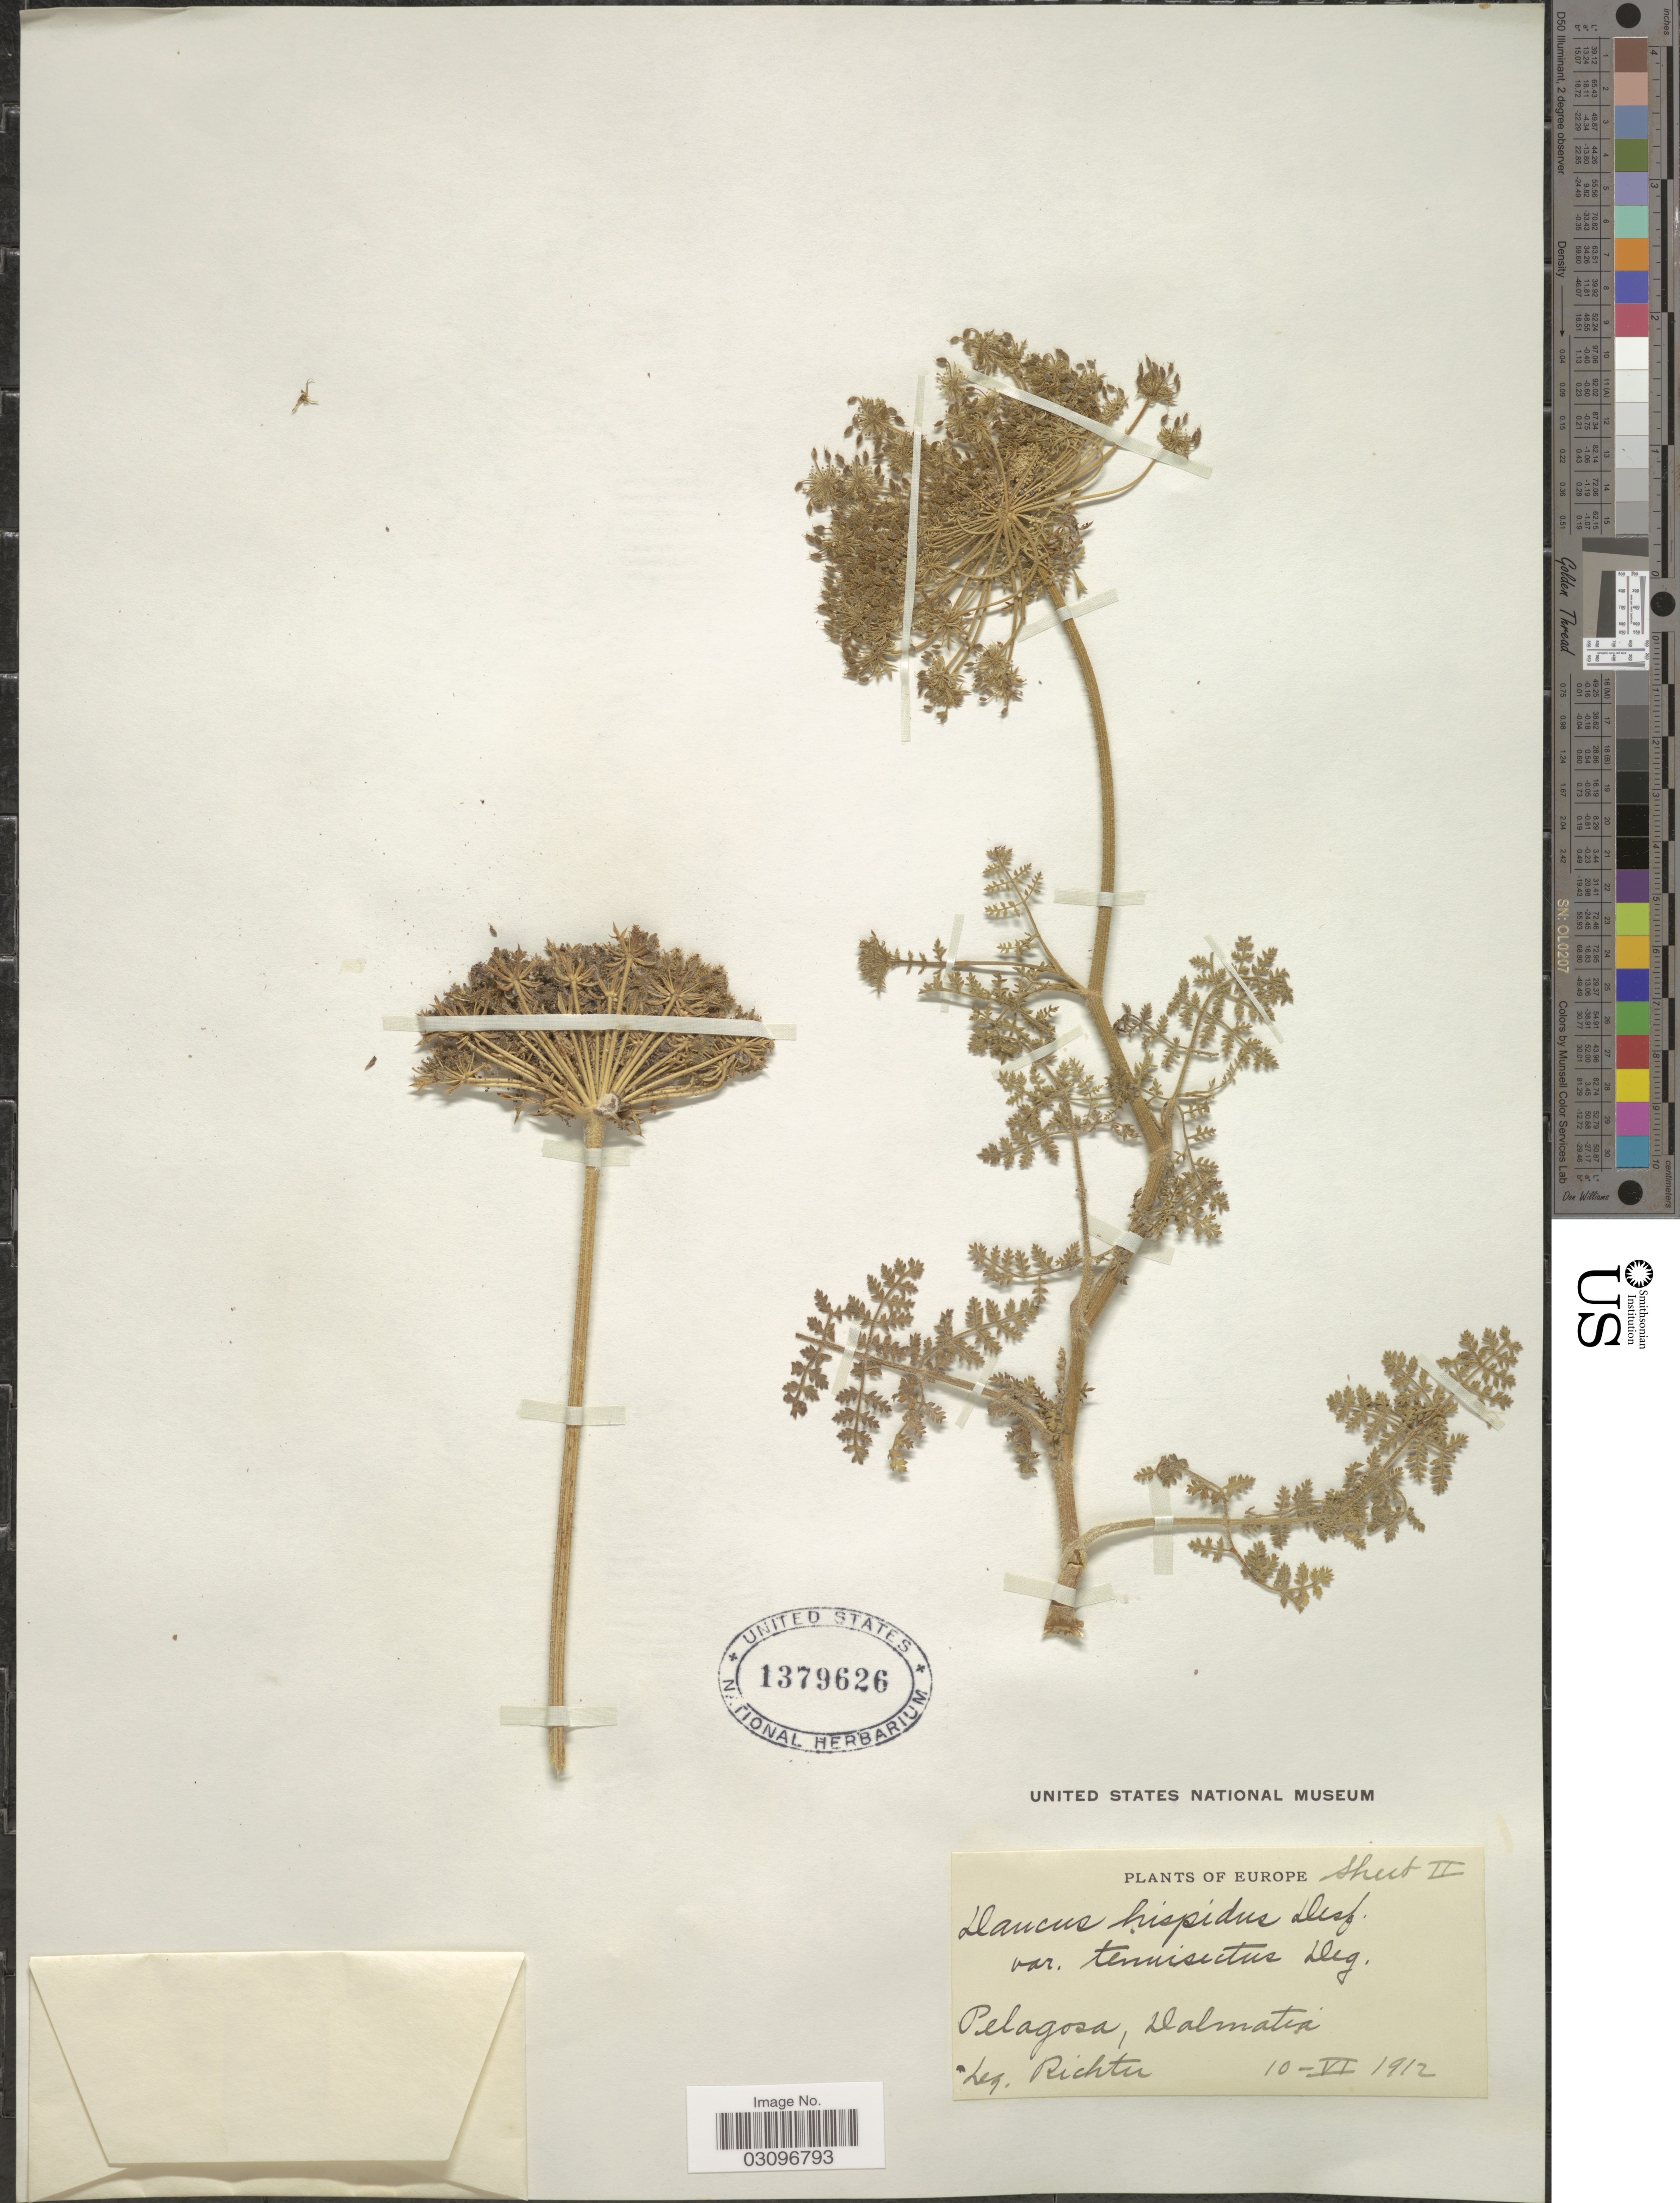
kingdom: Plantae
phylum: Tracheophyta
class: Magnoliopsida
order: Apiales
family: Apiaceae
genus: Daucus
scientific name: Daucus hispidus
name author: Mill.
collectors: -- Richter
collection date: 1912-06-10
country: Croatia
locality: Pelagosa, Dalmatia.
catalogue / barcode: US 1379626